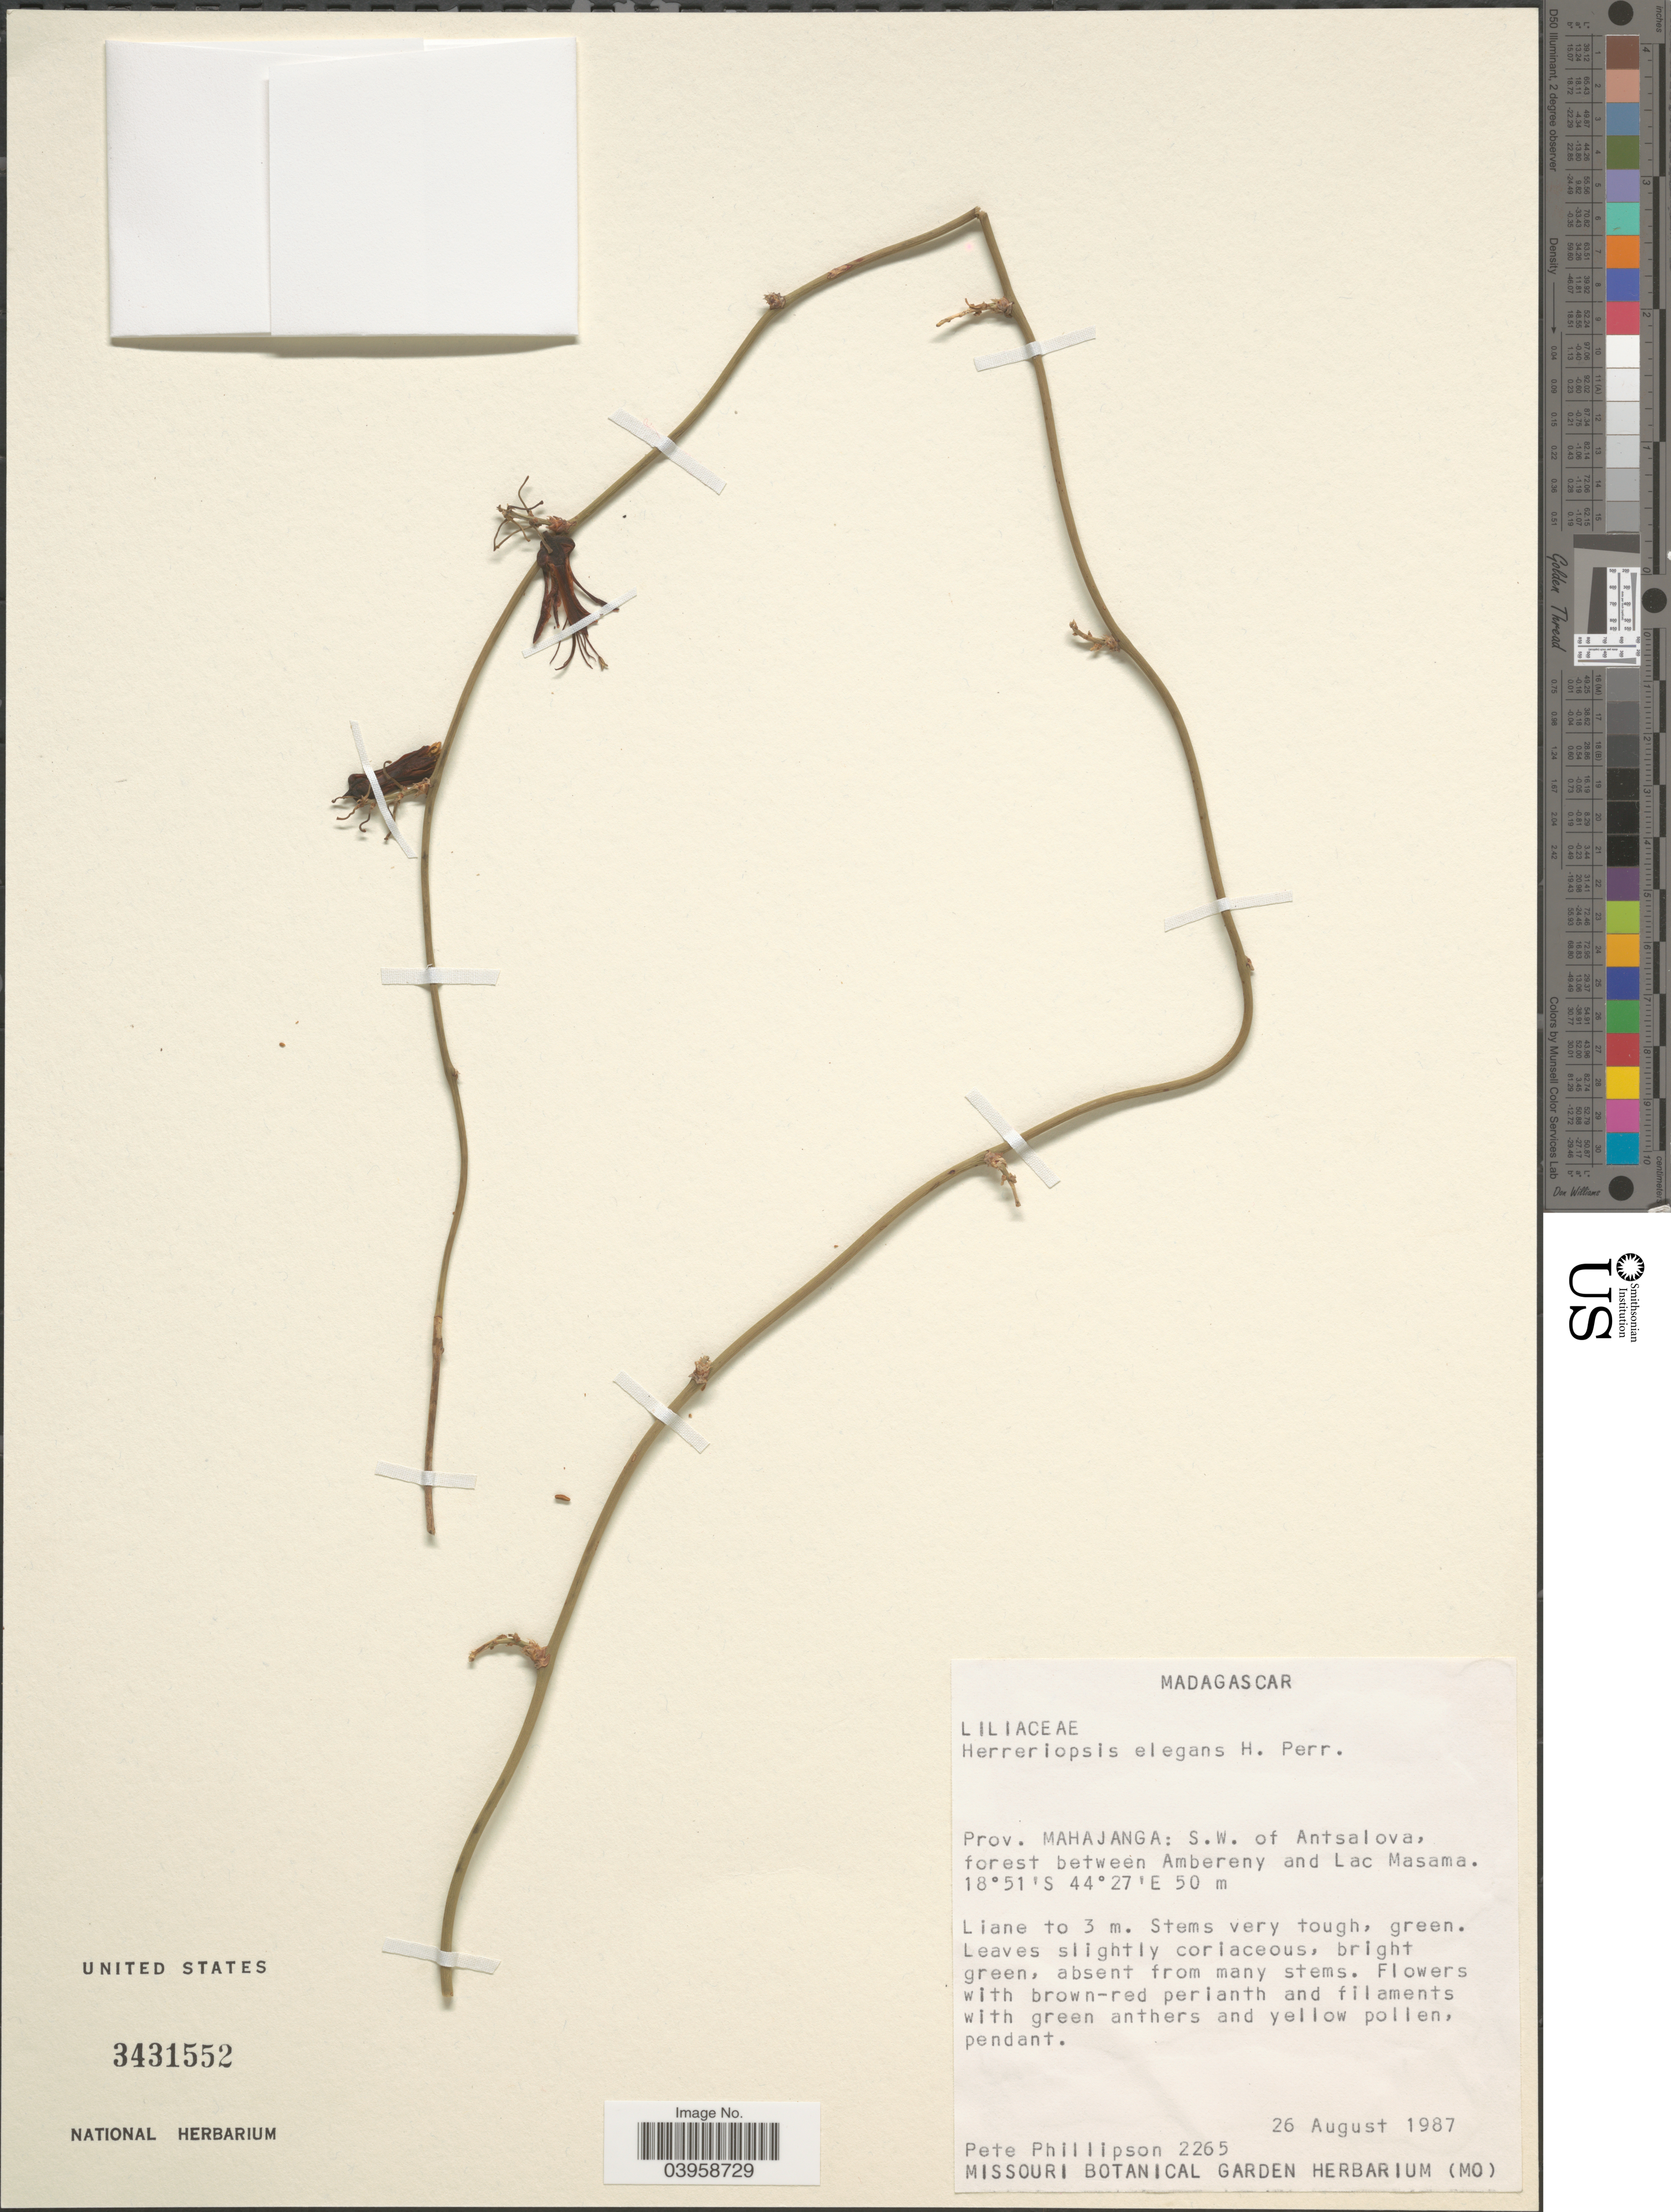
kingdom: Plantae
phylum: Tracheophyta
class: Liliopsida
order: Asparagales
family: Asparagaceae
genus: Herreriopsis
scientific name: Herreriopsis elegans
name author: H. Perrier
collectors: P. B. Phillipson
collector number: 2265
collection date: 1987-08-26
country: Madagascar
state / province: Melaky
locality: S.W. of Antsalova, forest between Ambereny and Lac Masama.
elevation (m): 50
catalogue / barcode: US 3431552